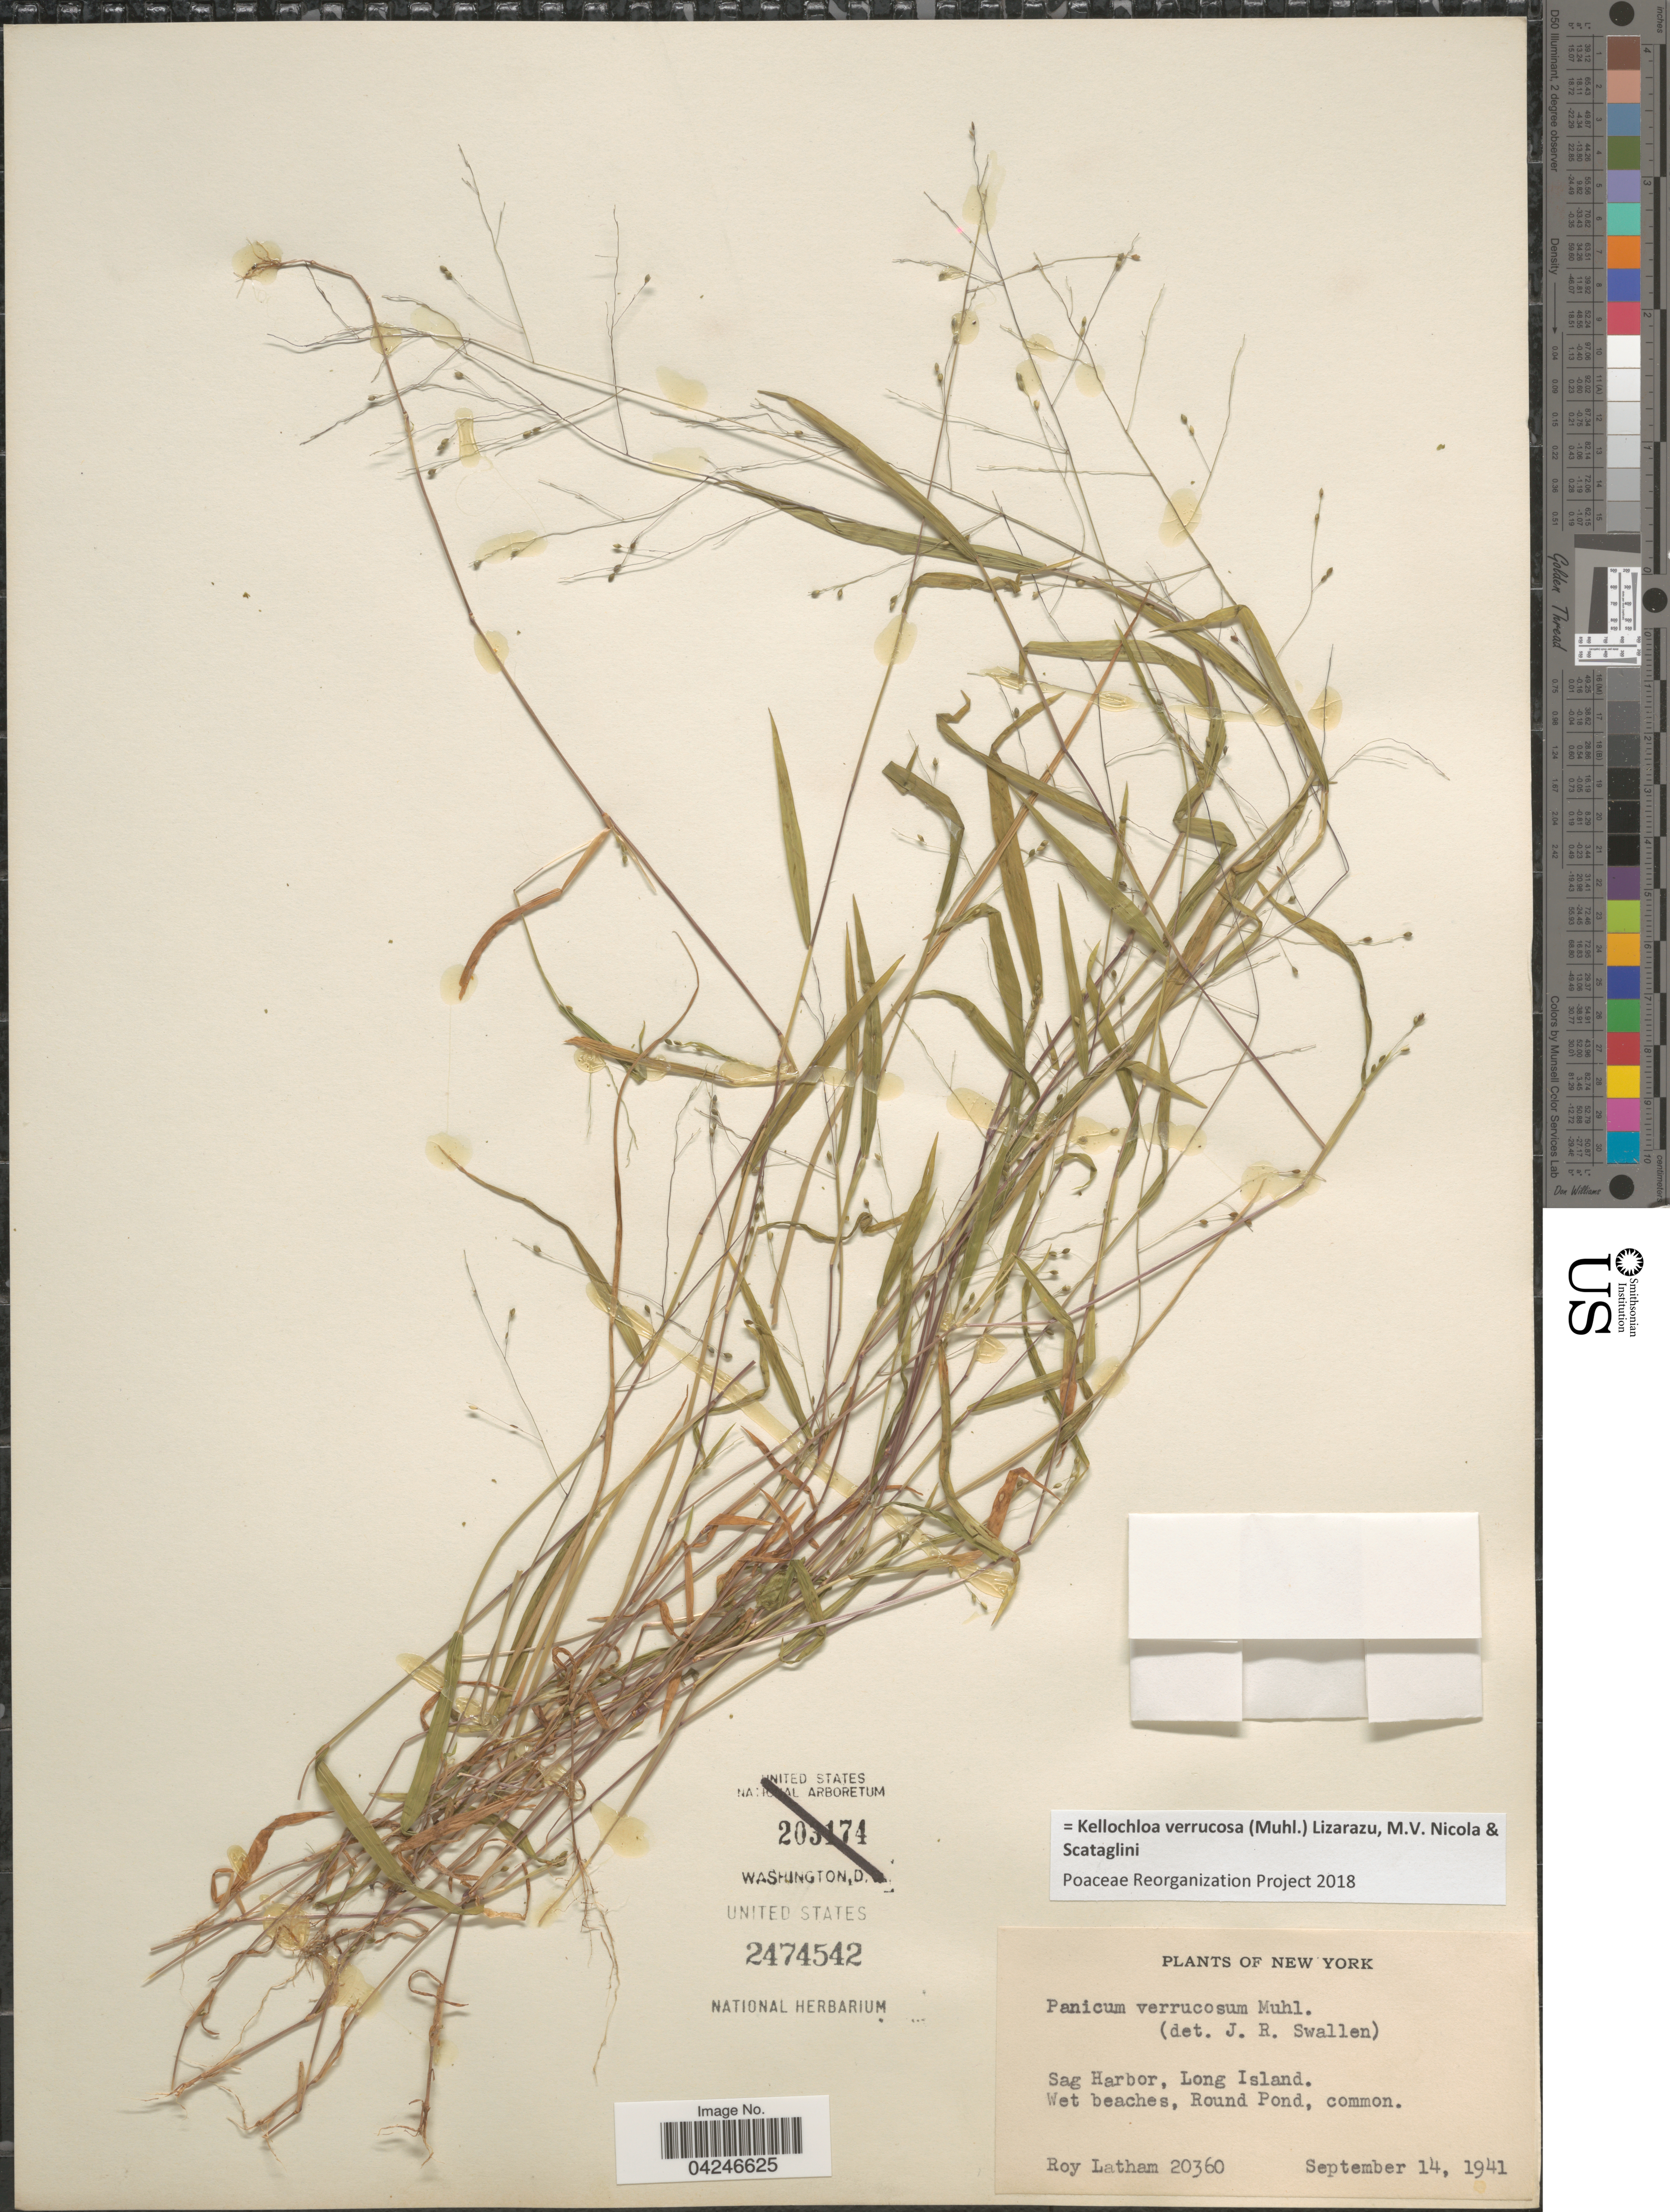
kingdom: Plantae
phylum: Tracheophyta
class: Liliopsida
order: Poales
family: Poaceae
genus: Kellochloa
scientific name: Kellochloa verrucosa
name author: (Muhl.) Lizarazu et al.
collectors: R. Latham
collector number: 20360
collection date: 1941-09-14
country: United States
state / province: New York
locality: Sag Harbor, Long Island. Round Pond.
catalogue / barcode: US 2474542